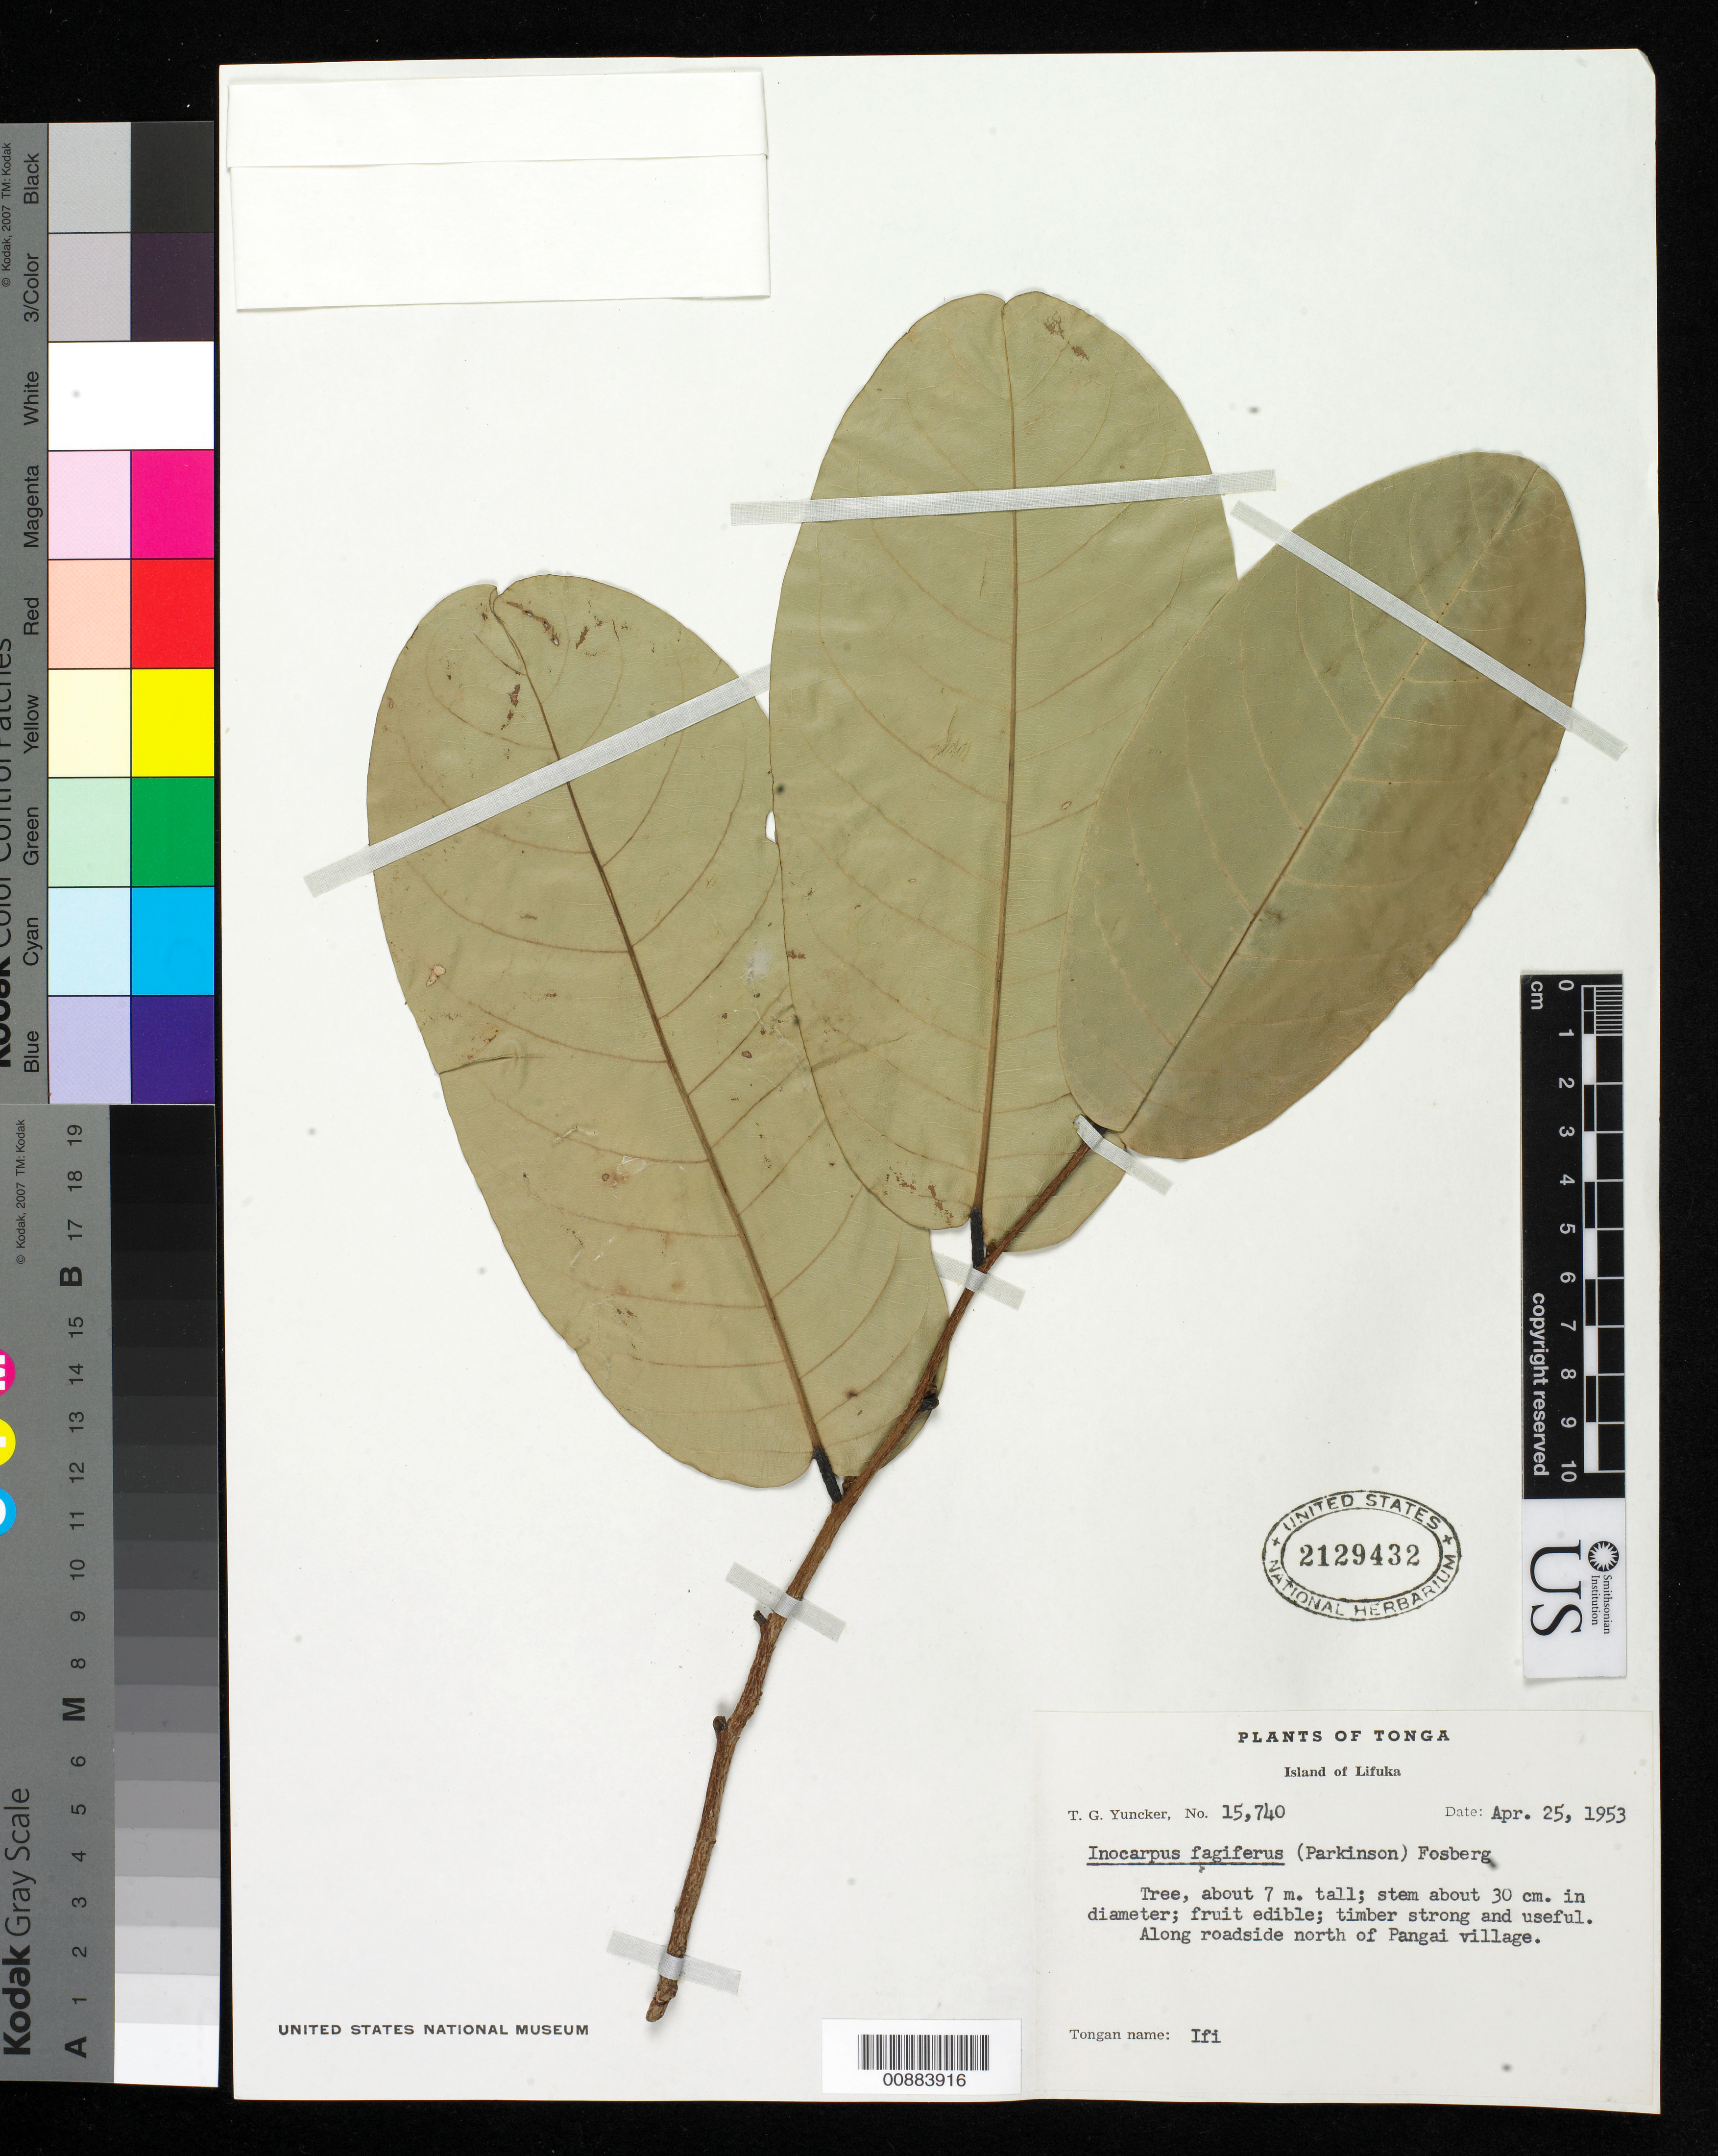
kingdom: Plantae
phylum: Tracheophyta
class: Magnoliopsida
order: Fabales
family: Fabaceae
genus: Inocarpus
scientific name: Inocarpus fagifer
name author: (Parkinson) Fosberg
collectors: T. G. Yuncker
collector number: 15740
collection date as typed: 25 Aug 1953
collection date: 1953-08-25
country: Tonga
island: Lifuka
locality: Island of Lifuka north of Pangai village.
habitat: Along roadside north of Pangai village.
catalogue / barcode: US 2129432